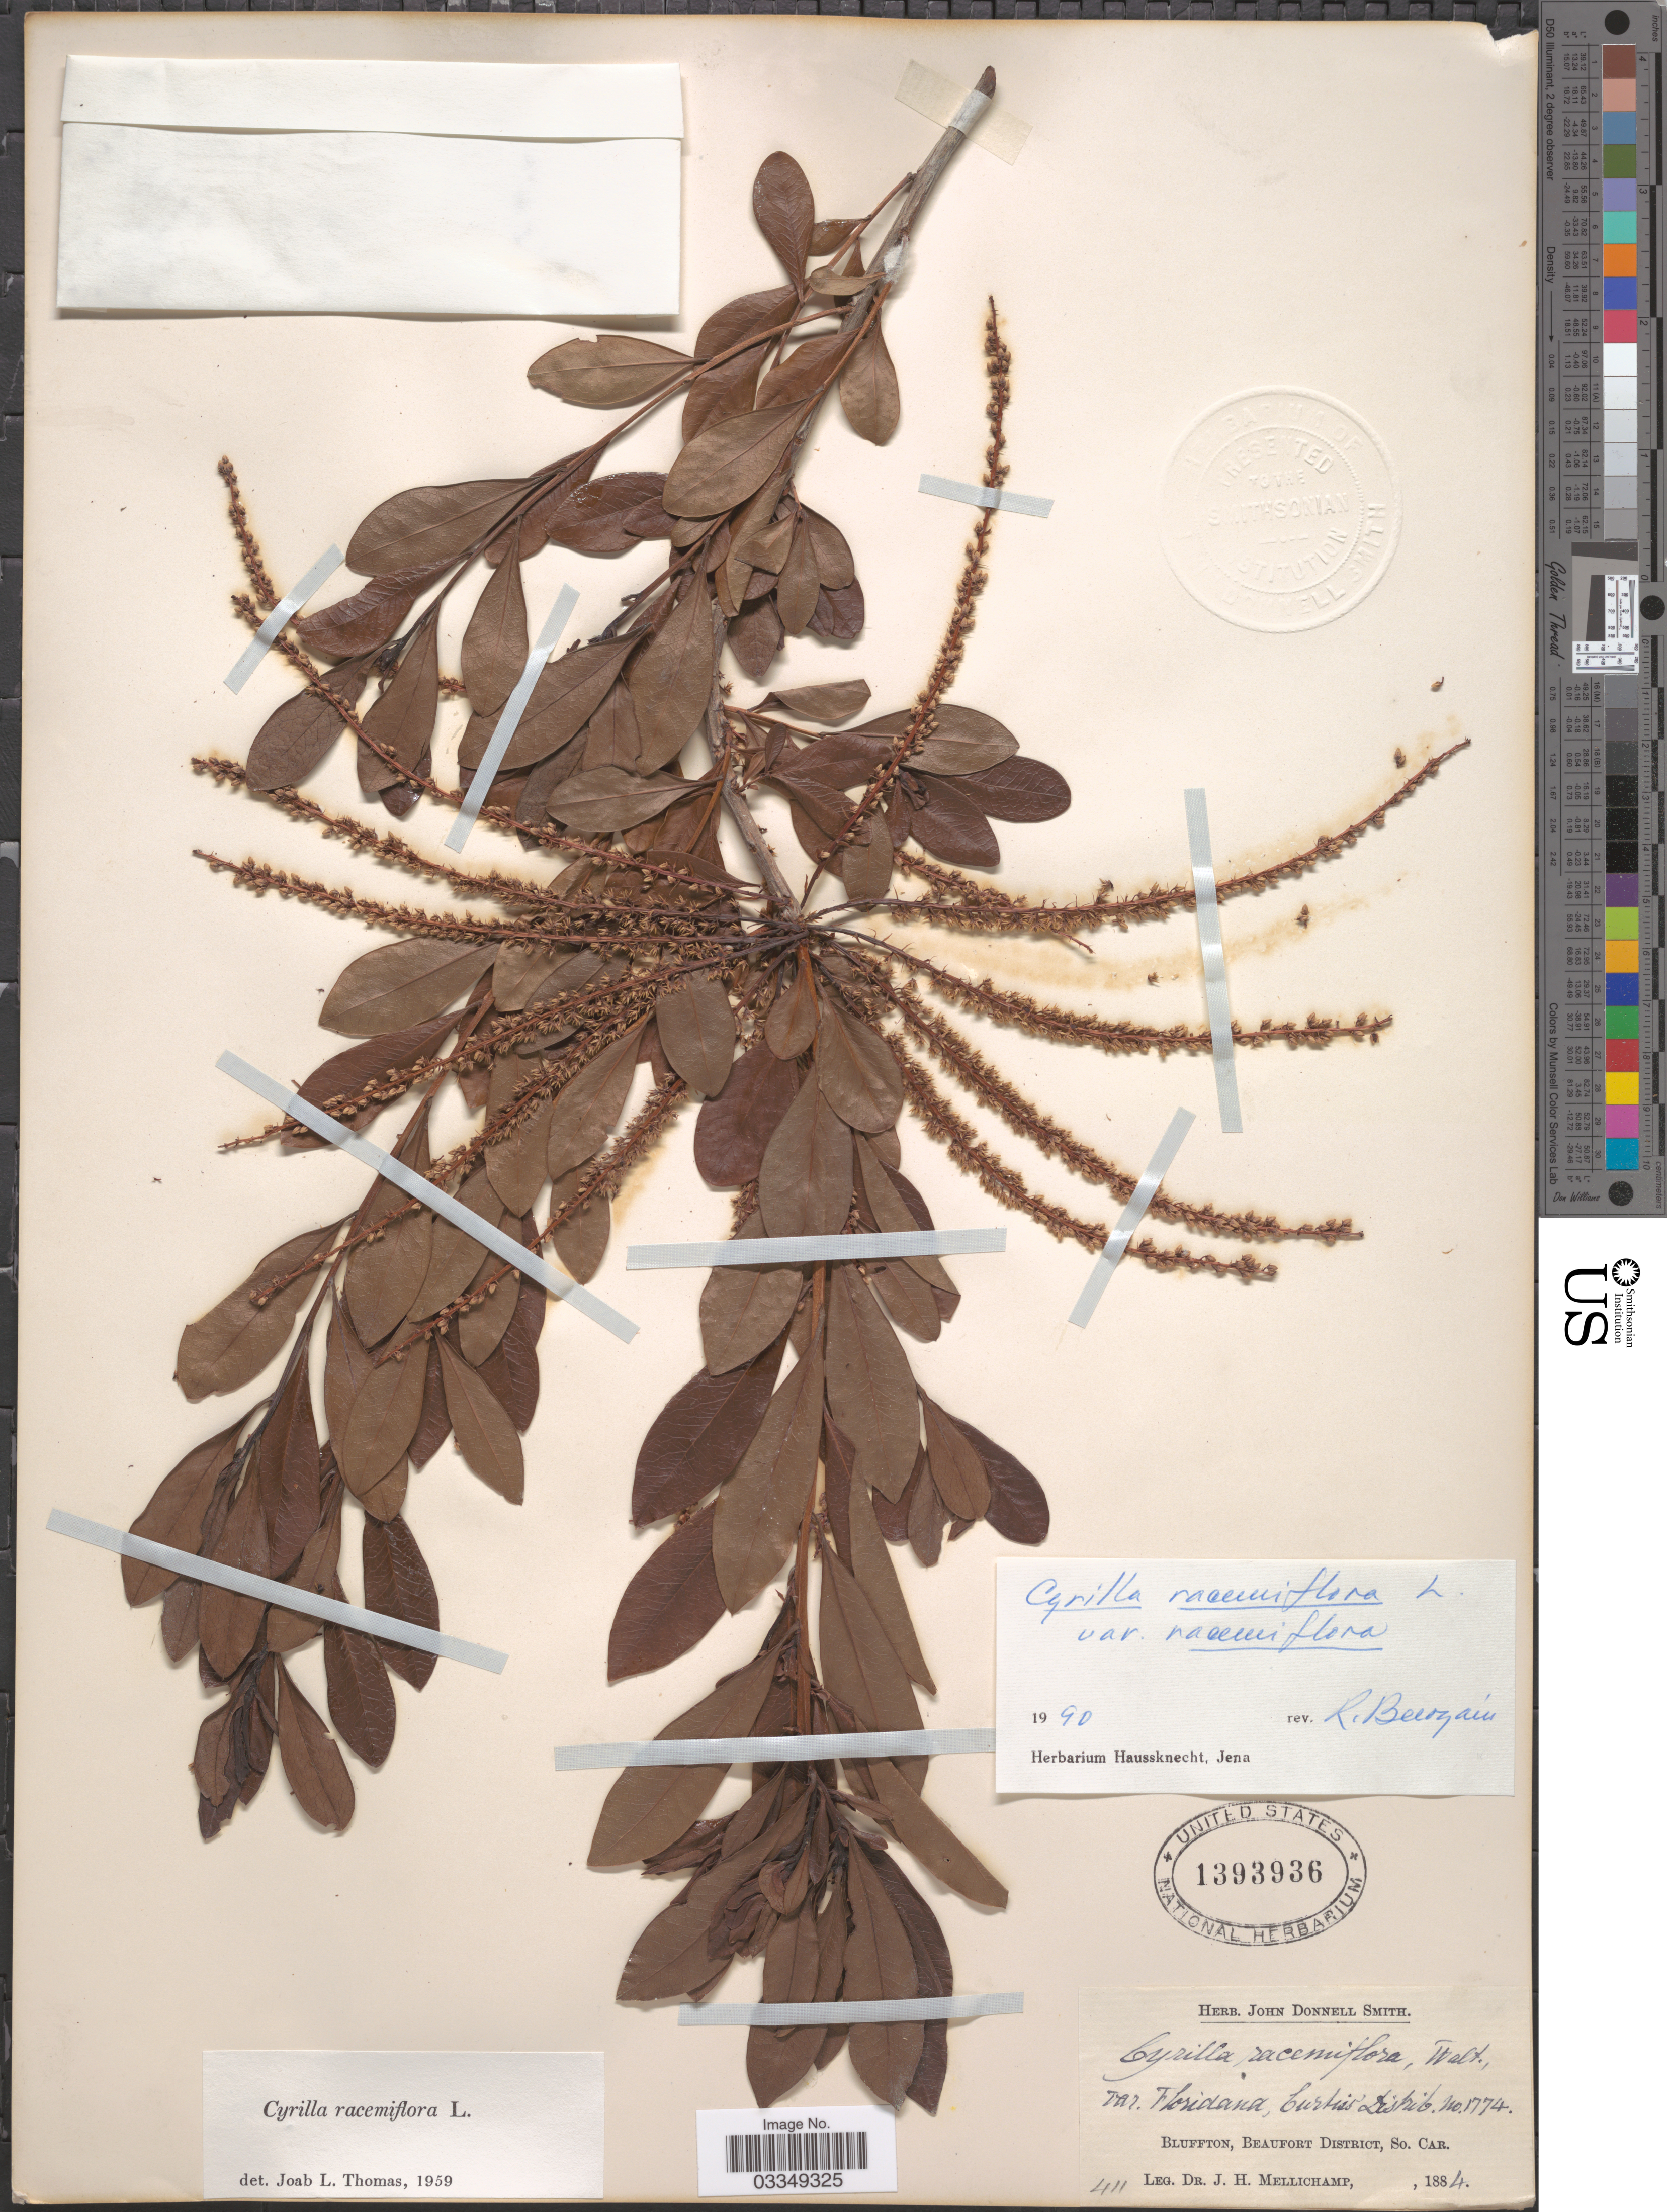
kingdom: Plantae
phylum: Tracheophyta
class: Magnoliopsida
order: Ericales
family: Cyrillaceae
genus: Cyrilla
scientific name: Cyrilla racemiflora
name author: L.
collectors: J. H. Mellichamp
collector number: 411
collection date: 1884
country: United States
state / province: South Carolina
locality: Bluffton, Beaufort District.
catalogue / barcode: US 1393936